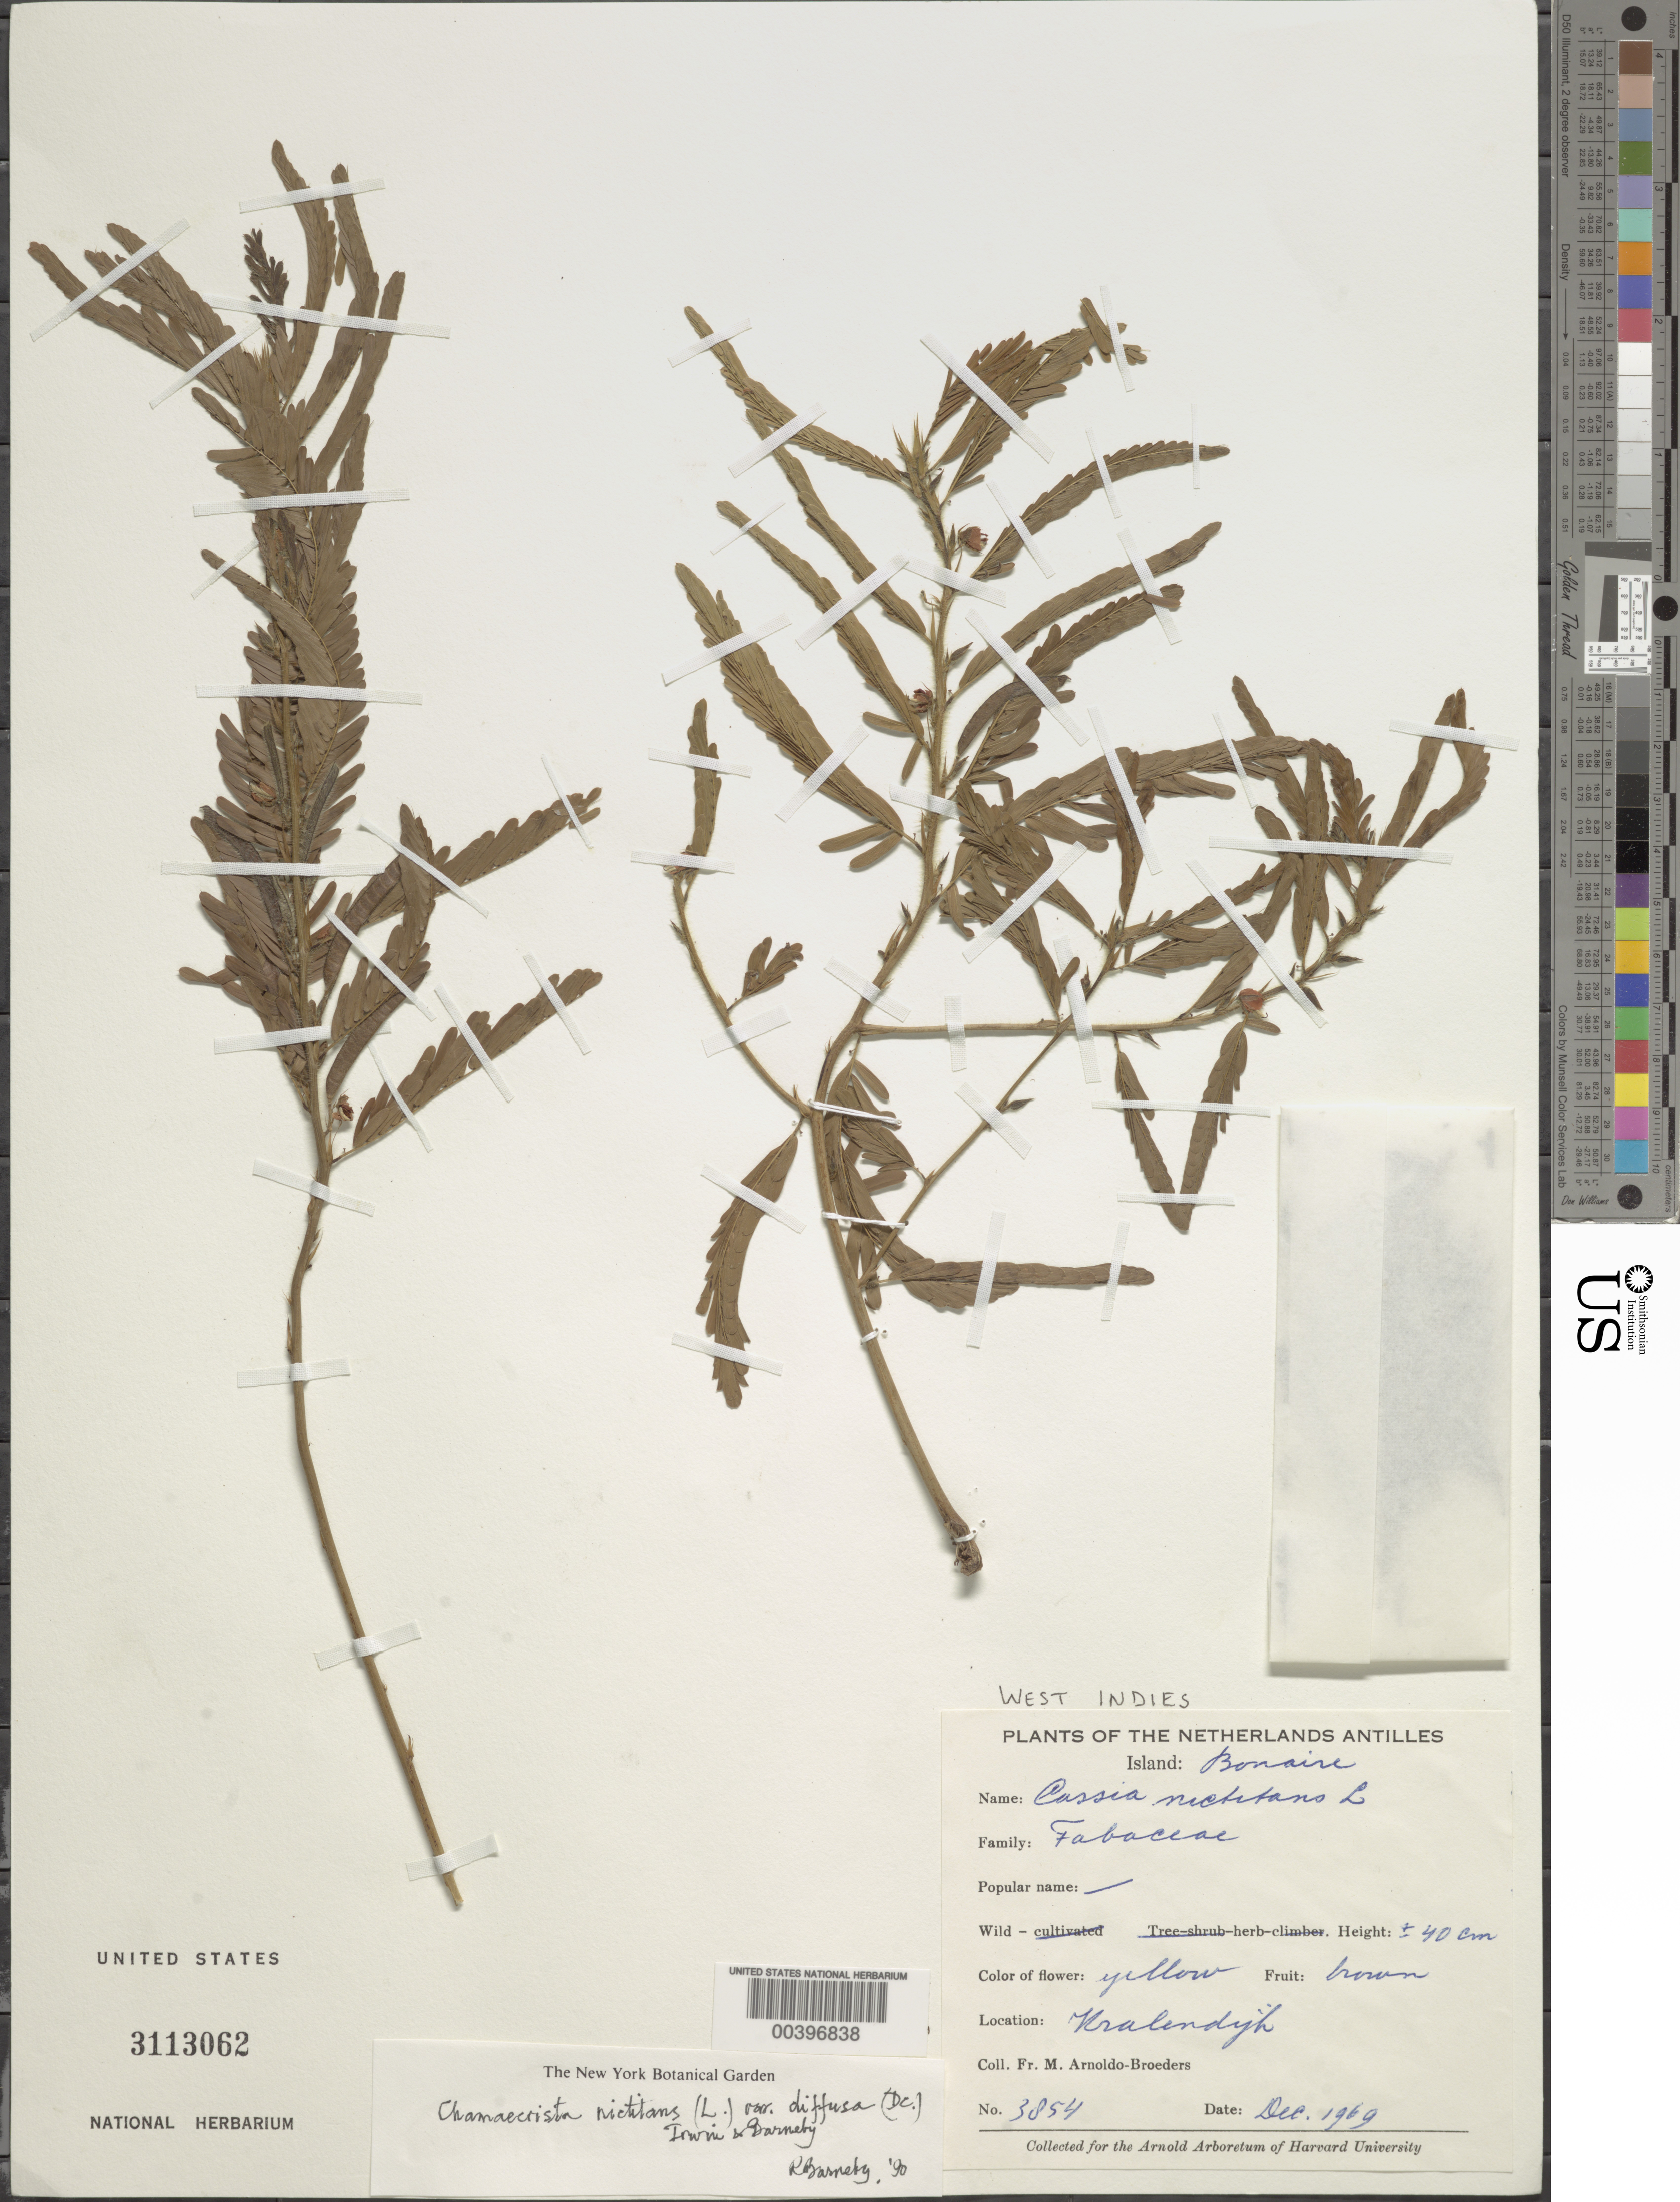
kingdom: Plantae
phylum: Tracheophyta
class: Magnoliopsida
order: Fabales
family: Fabaceae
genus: Chamaecrista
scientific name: Chamaecrista nictitans var. diffusa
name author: (DC.) H.S. Irwin & Barneby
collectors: N. Arnoldo-Broeders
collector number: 3854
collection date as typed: Dec 1969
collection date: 1969-12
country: Netherlands Antilles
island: Bonaire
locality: Kralendyh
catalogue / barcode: US 3113062